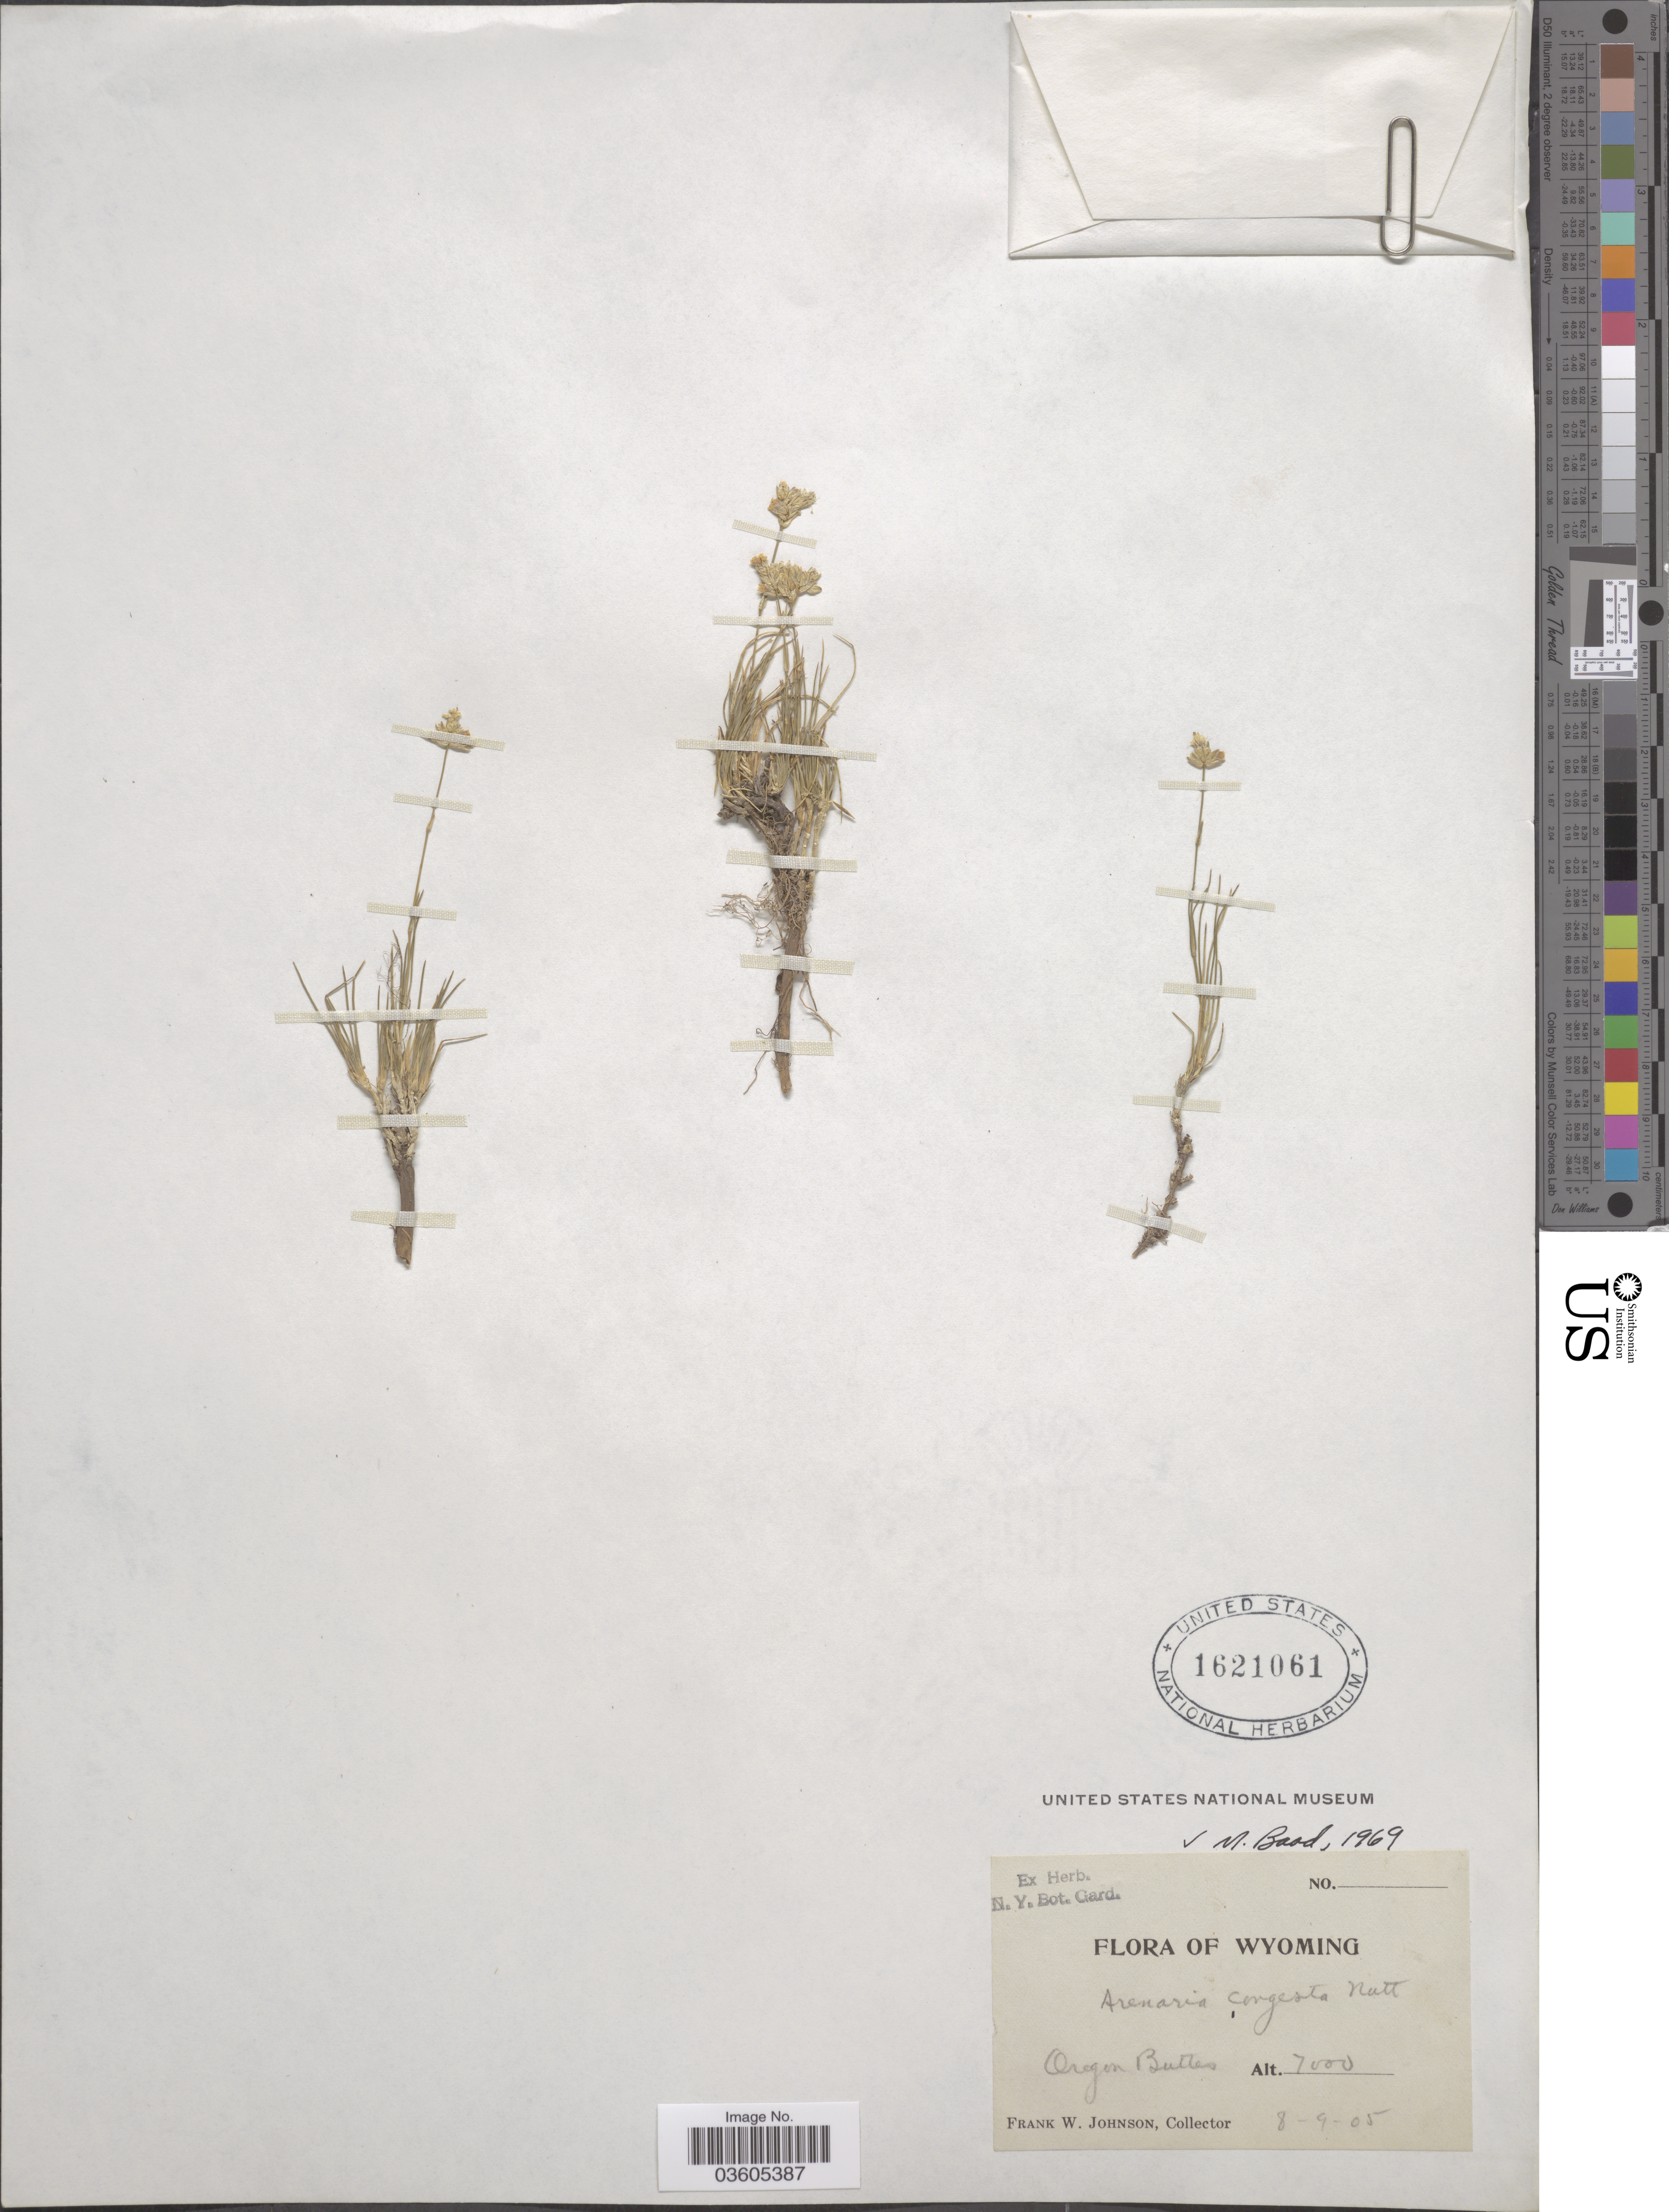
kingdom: Plantae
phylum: Tracheophyta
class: Magnoliopsida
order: Caryophyllales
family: Caryophyllaceae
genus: Eremogone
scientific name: Eremogone congesta var. congesta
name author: (Nutt.) Ikonn.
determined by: Strong, Mark T., (BOT), Smithsonian Institution - National Museum of Natural History (UNITED STATES)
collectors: F. W. Johnson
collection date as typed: Transcribed d/m/y: 9/8/5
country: United States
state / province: Wyoming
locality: Oregon Buttes.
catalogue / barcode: US 1621061